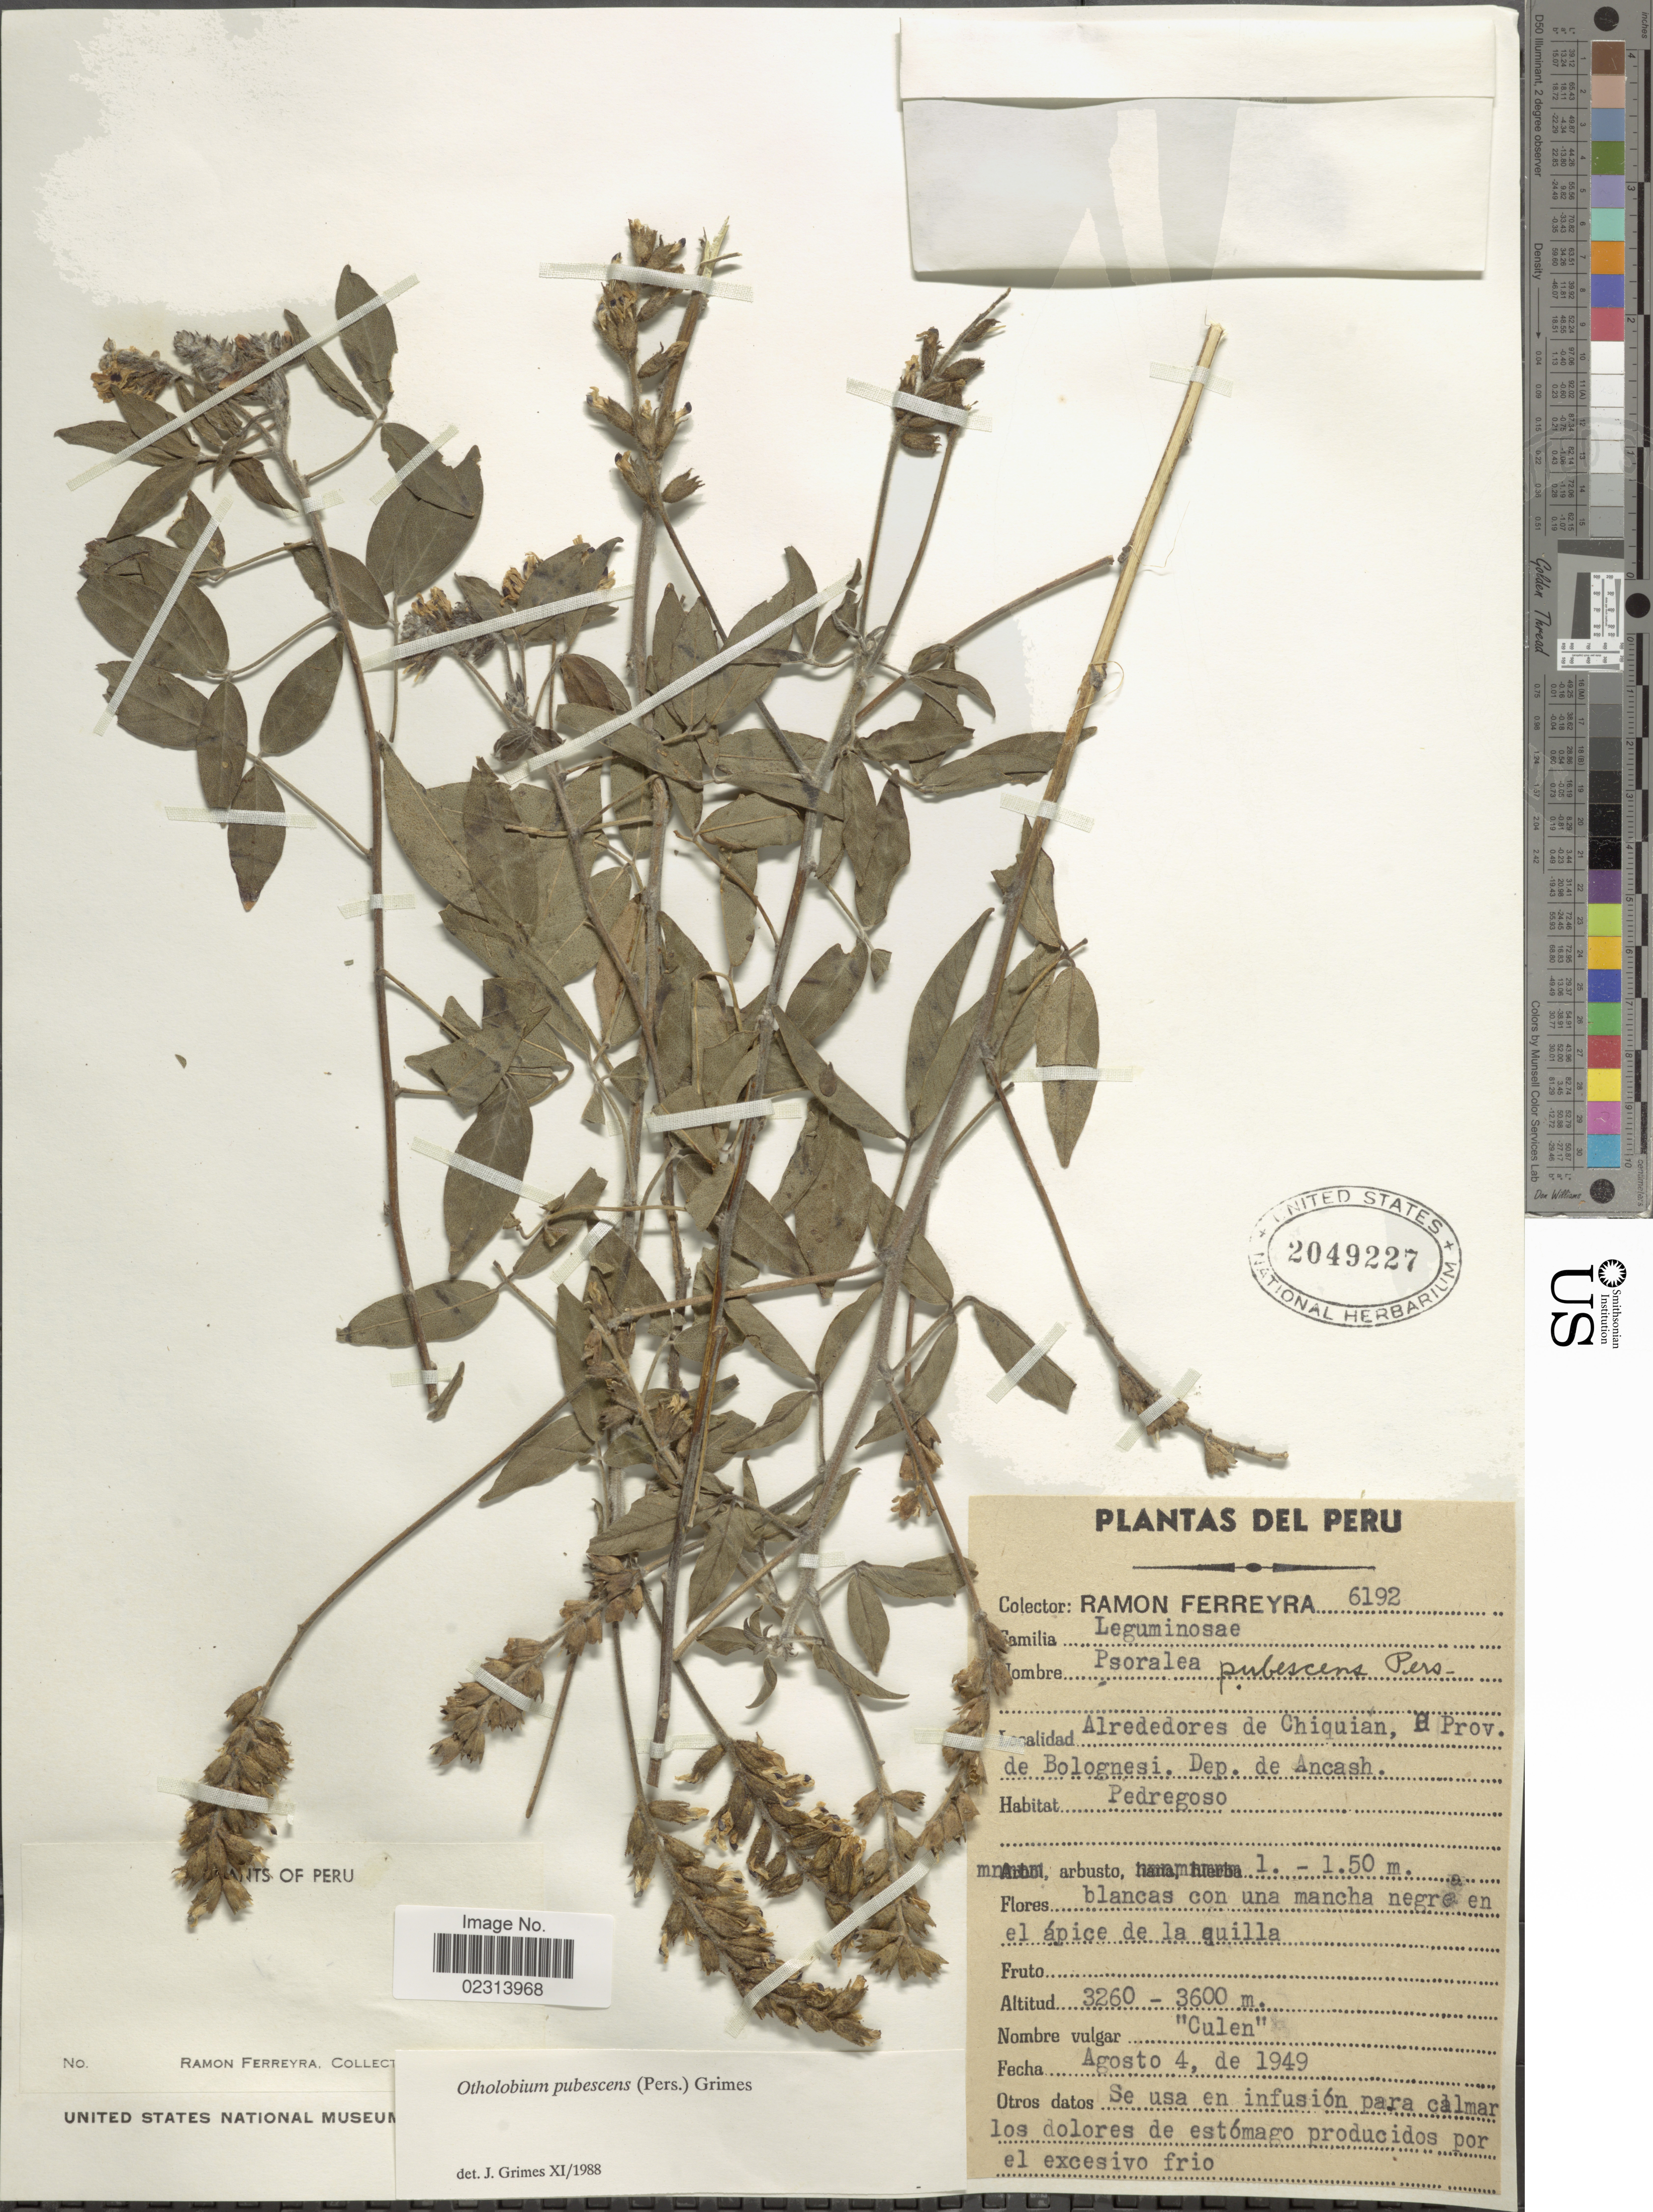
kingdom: Plantae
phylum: Tracheophyta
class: Magnoliopsida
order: Fabales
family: Fabaceae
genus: Otholobium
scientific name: Otholobium pubescens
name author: (Poir.) J.W. Grimes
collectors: R. A. Ferreyra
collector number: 6192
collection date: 1949-08-04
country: Peru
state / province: Ancash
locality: Procendcia Alrededores de Chiquian, Prov. de Bolognesi, Dep. de Ancash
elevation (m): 3260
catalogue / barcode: US 2049227